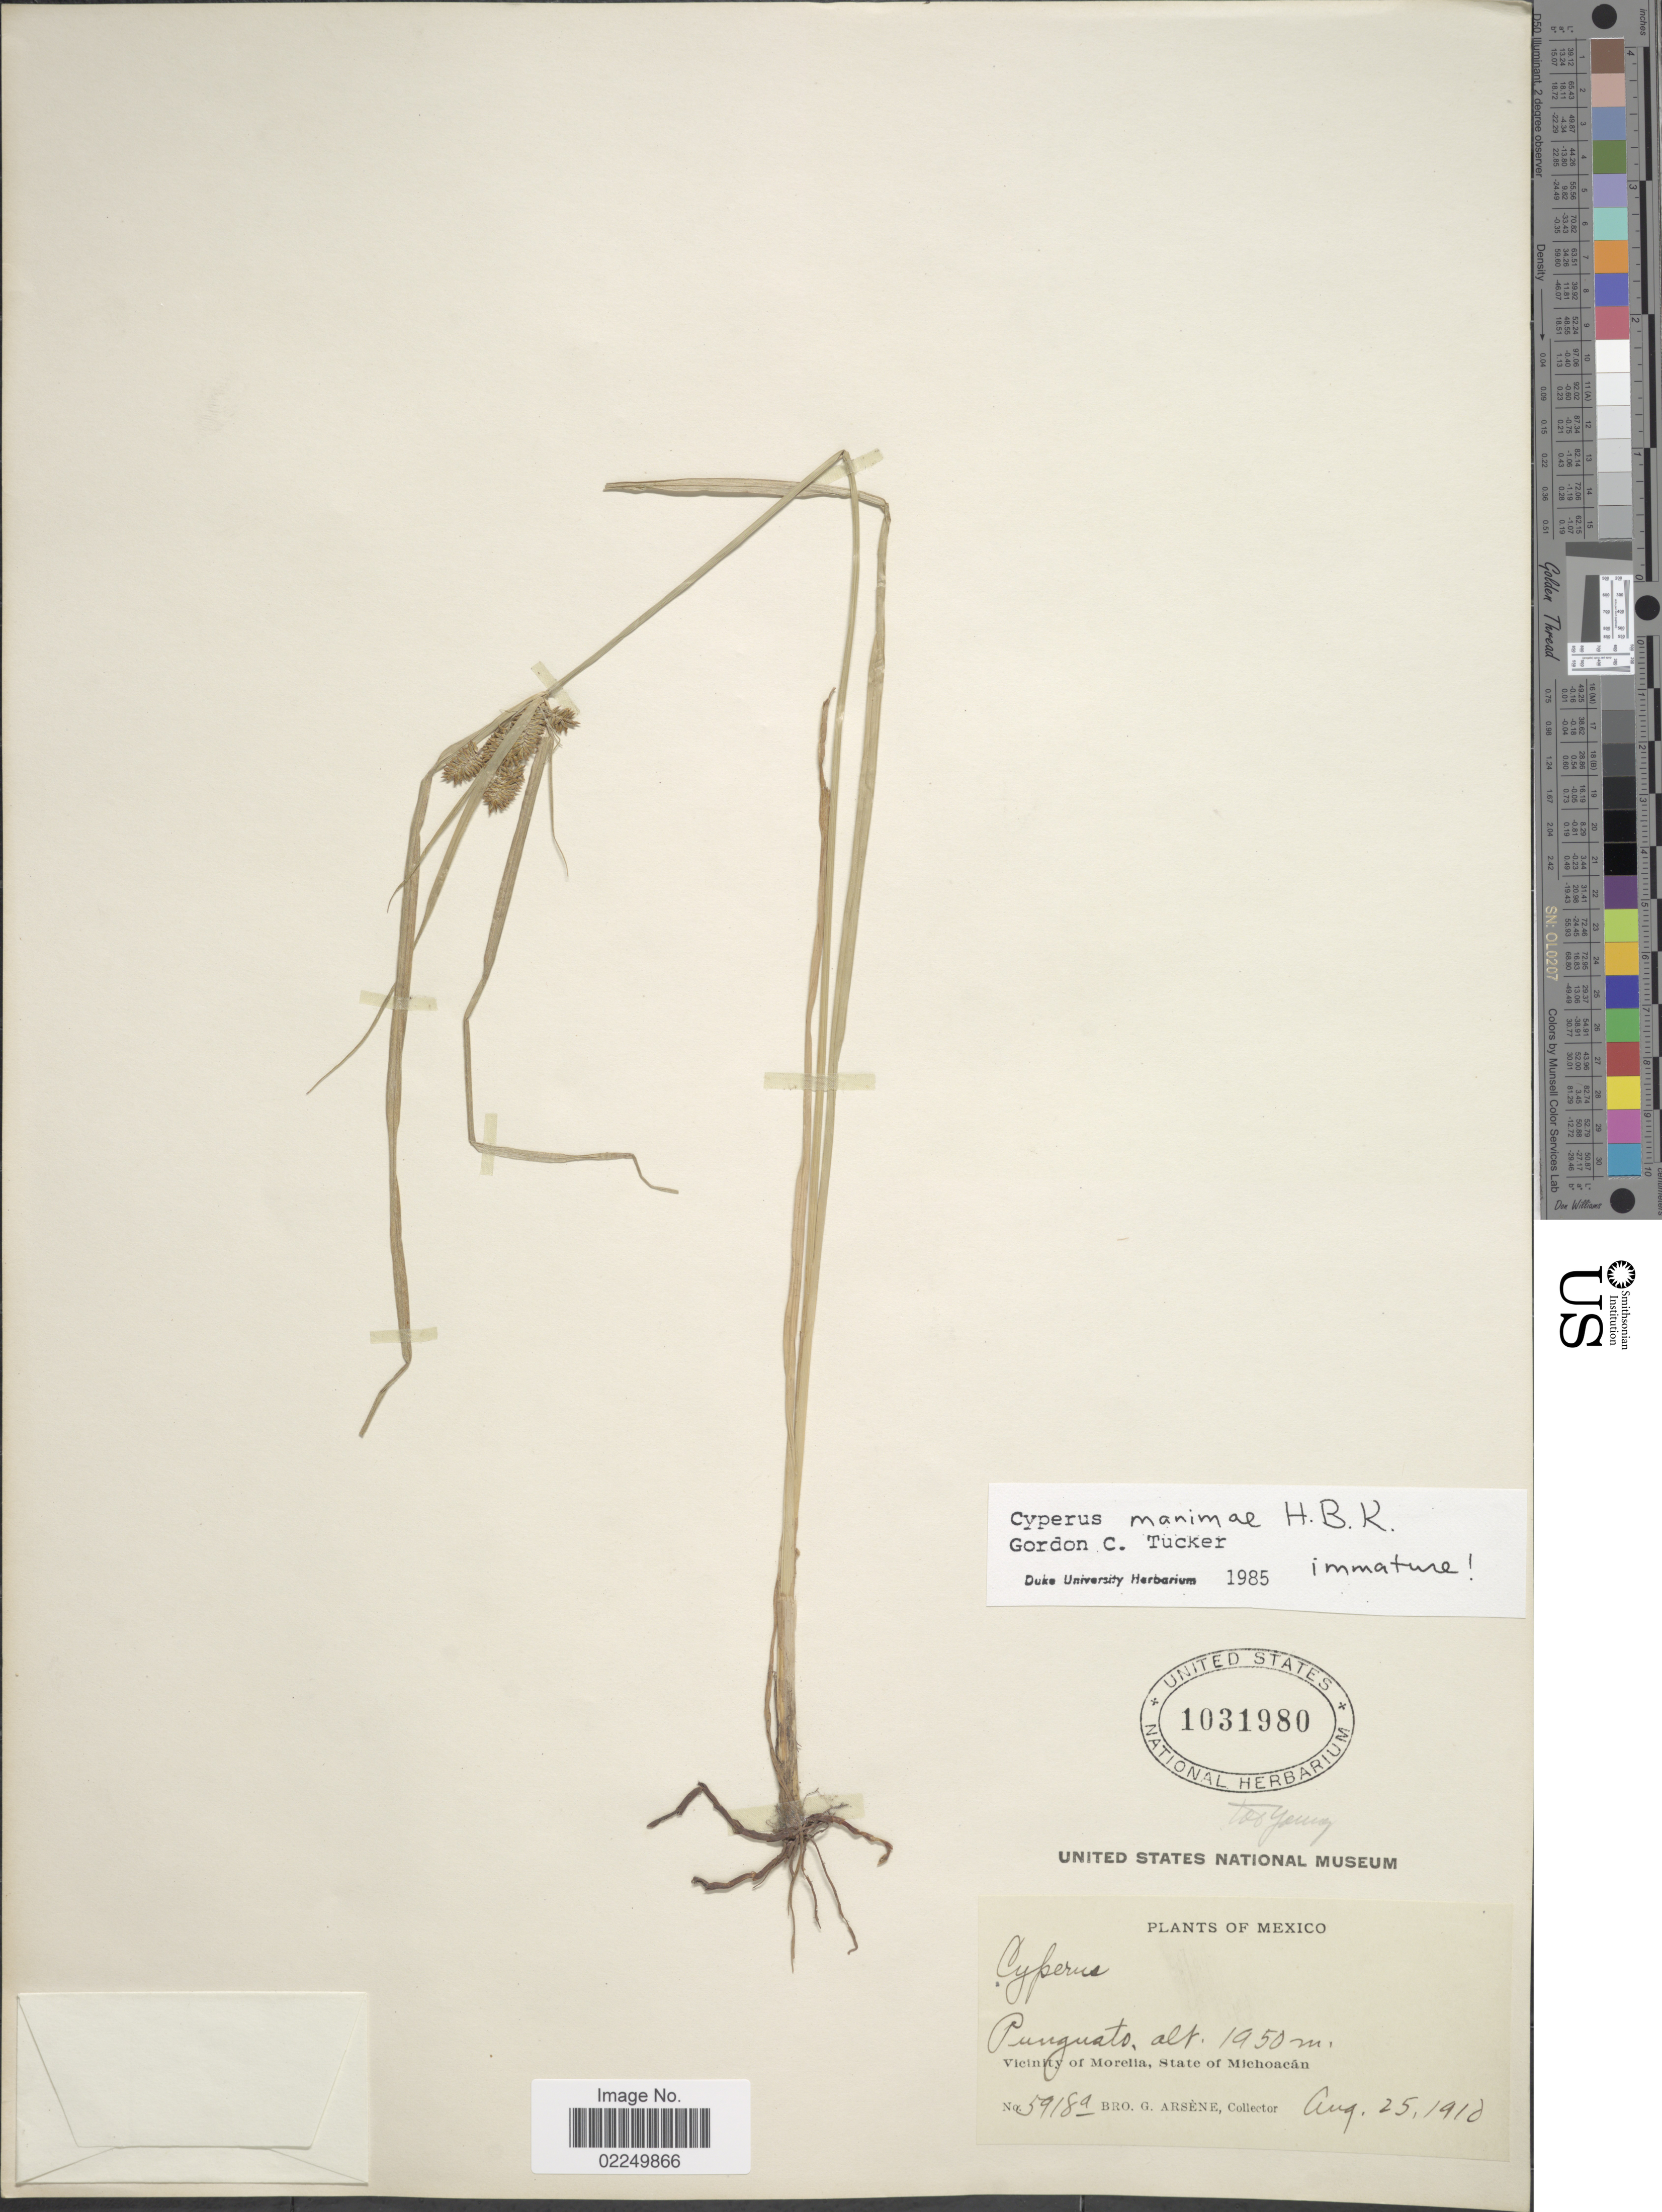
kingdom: Plantae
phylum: Tracheophyta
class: Liliopsida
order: Poales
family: Cyperaceae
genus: Cyperus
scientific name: Cyperus manimae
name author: Kunth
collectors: Bro. G. Arsène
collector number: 5918a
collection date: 1910-08-25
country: Mexico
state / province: Michoacán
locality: Pungusto, vicinity of Morelia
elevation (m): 1950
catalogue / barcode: US 1031980